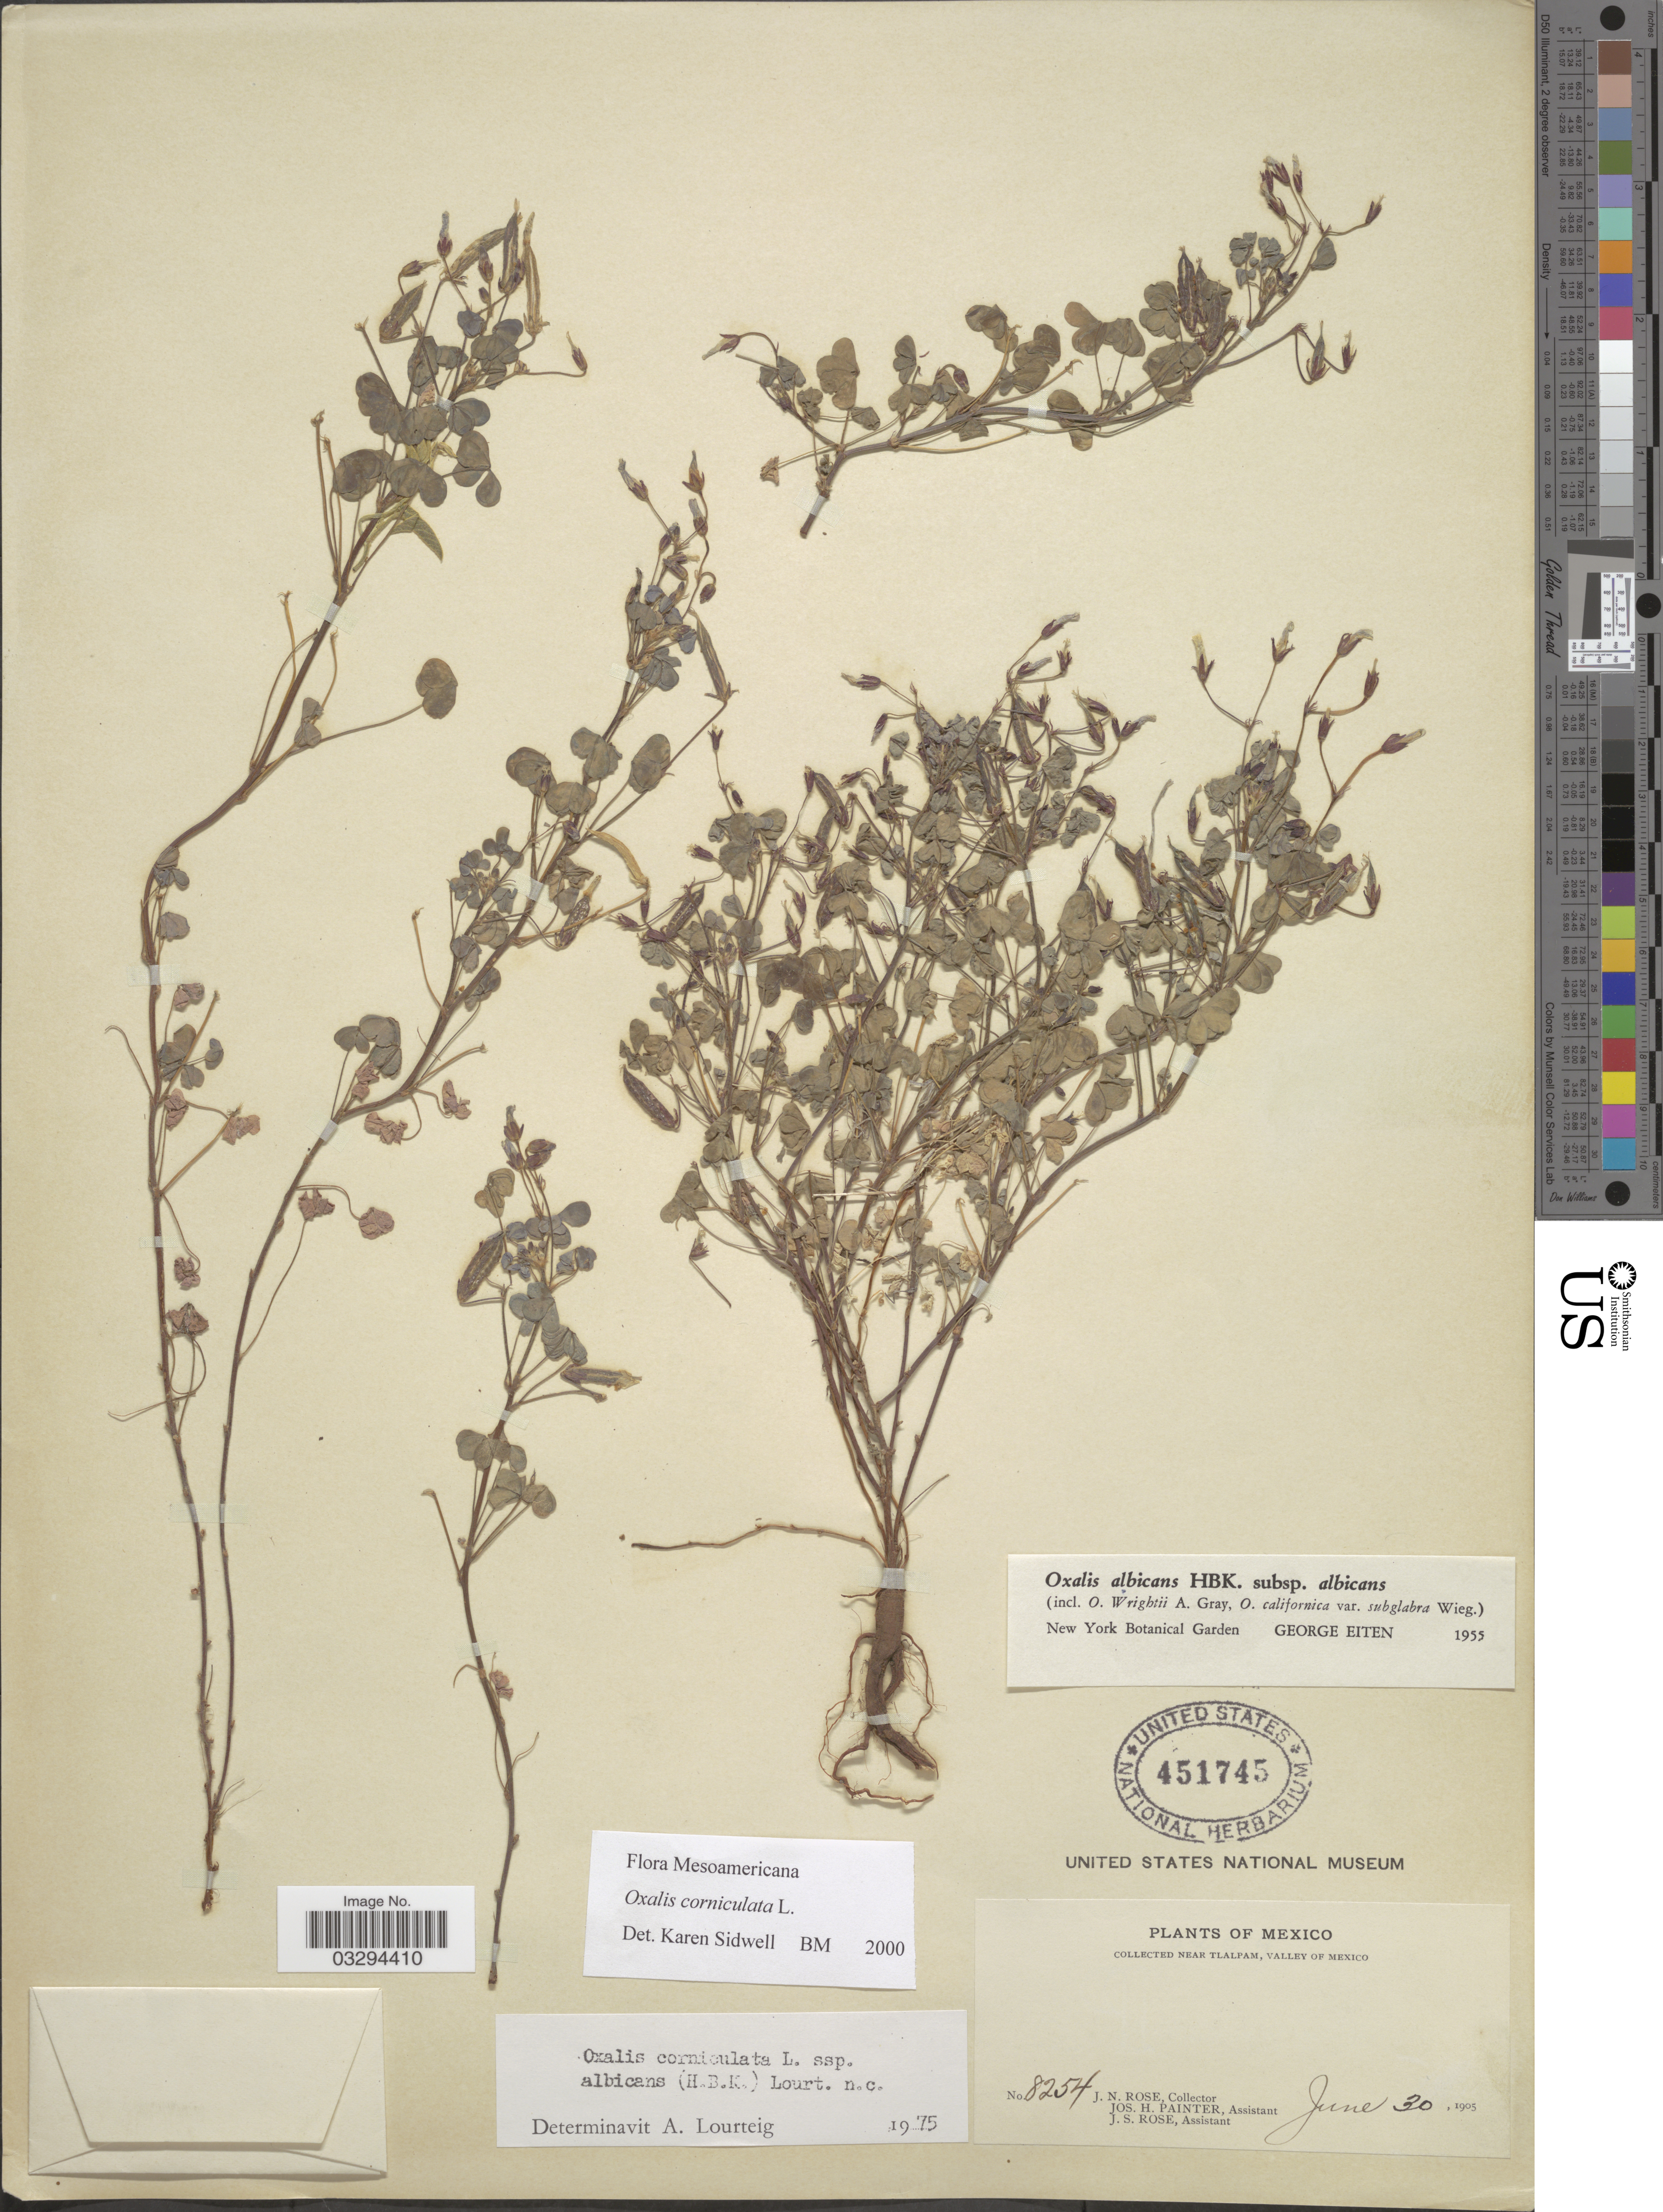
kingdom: Plantae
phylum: Tracheophyta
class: Magnoliopsida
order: Oxalidales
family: Oxalidaceae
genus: Oxalis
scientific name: Oxalis corniculata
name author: L.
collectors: J. N. Rose, J. H. Painter & J. S. Rose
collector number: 8254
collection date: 1905-06-30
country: Mexico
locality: Near Tlalpam, Valley of Mexico.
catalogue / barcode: US 451745